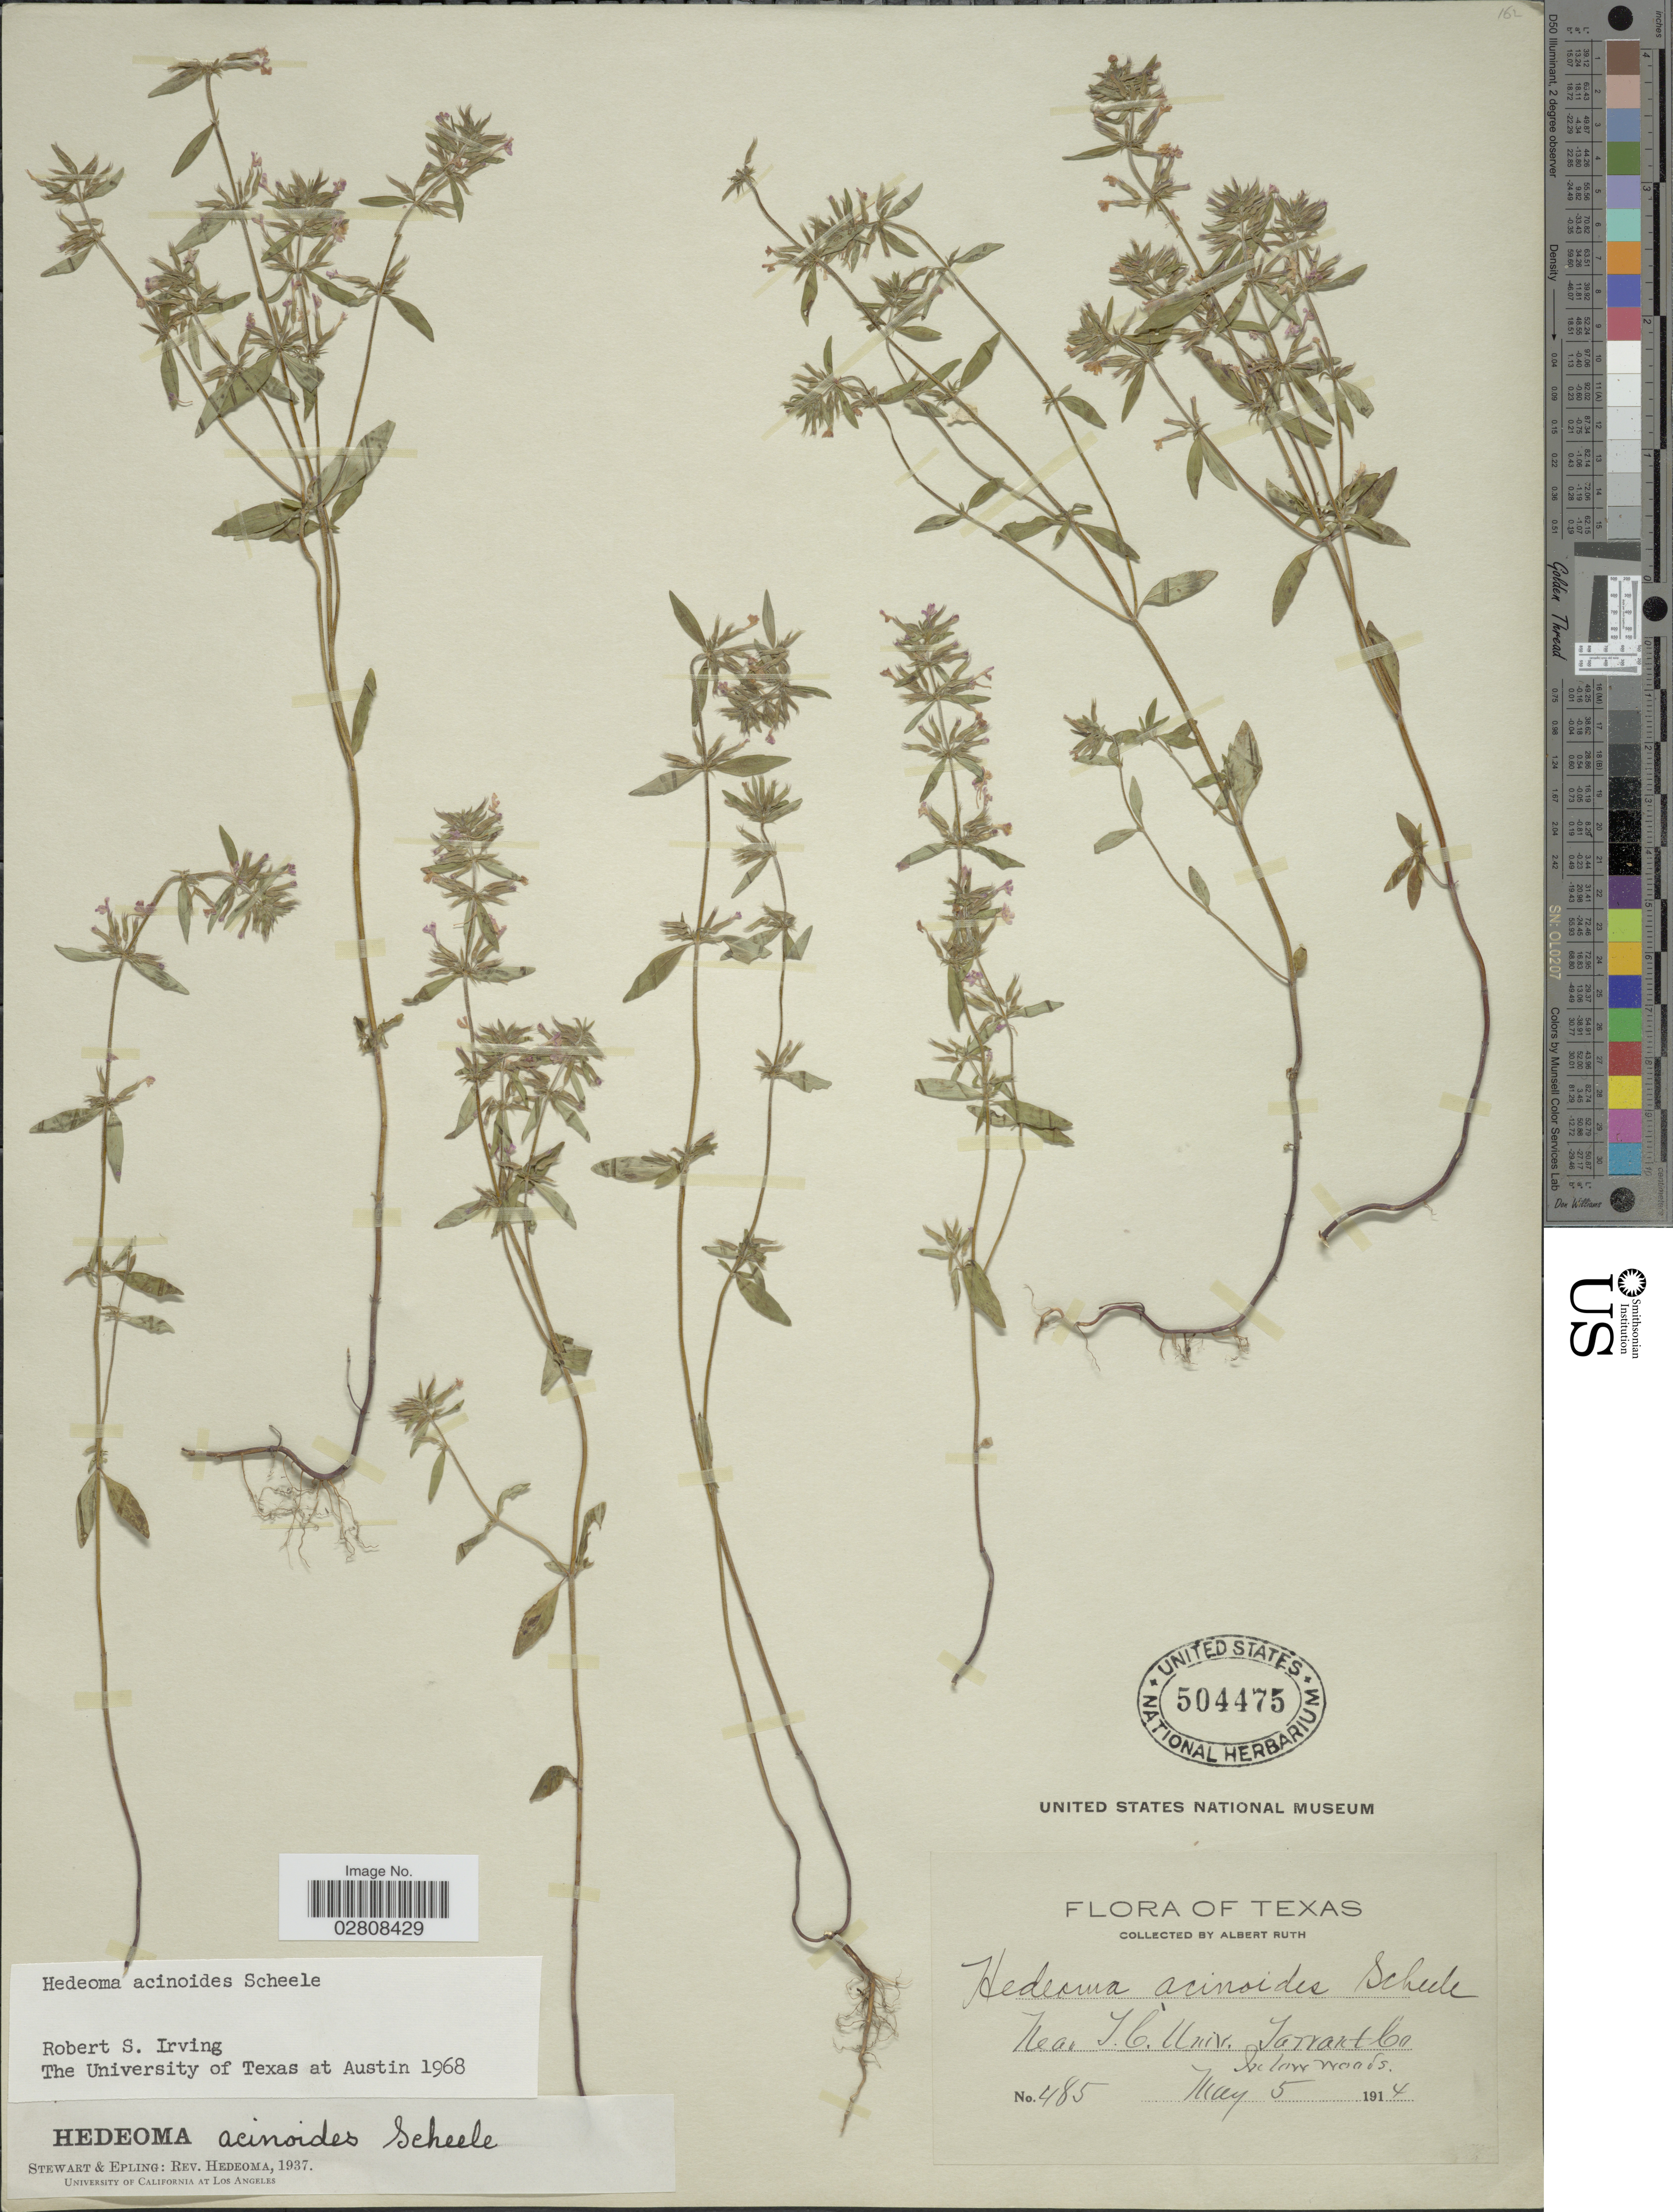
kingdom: Plantae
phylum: Tracheophyta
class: Magnoliopsida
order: Lamiales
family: Lamiaceae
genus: Hedeoma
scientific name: Hedeoma acinoides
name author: Scheele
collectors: A. Ruth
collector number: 485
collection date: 1914-05-05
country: United States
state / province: Texas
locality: Near T. C. Univ. Tarrant Co.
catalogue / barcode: US 504475